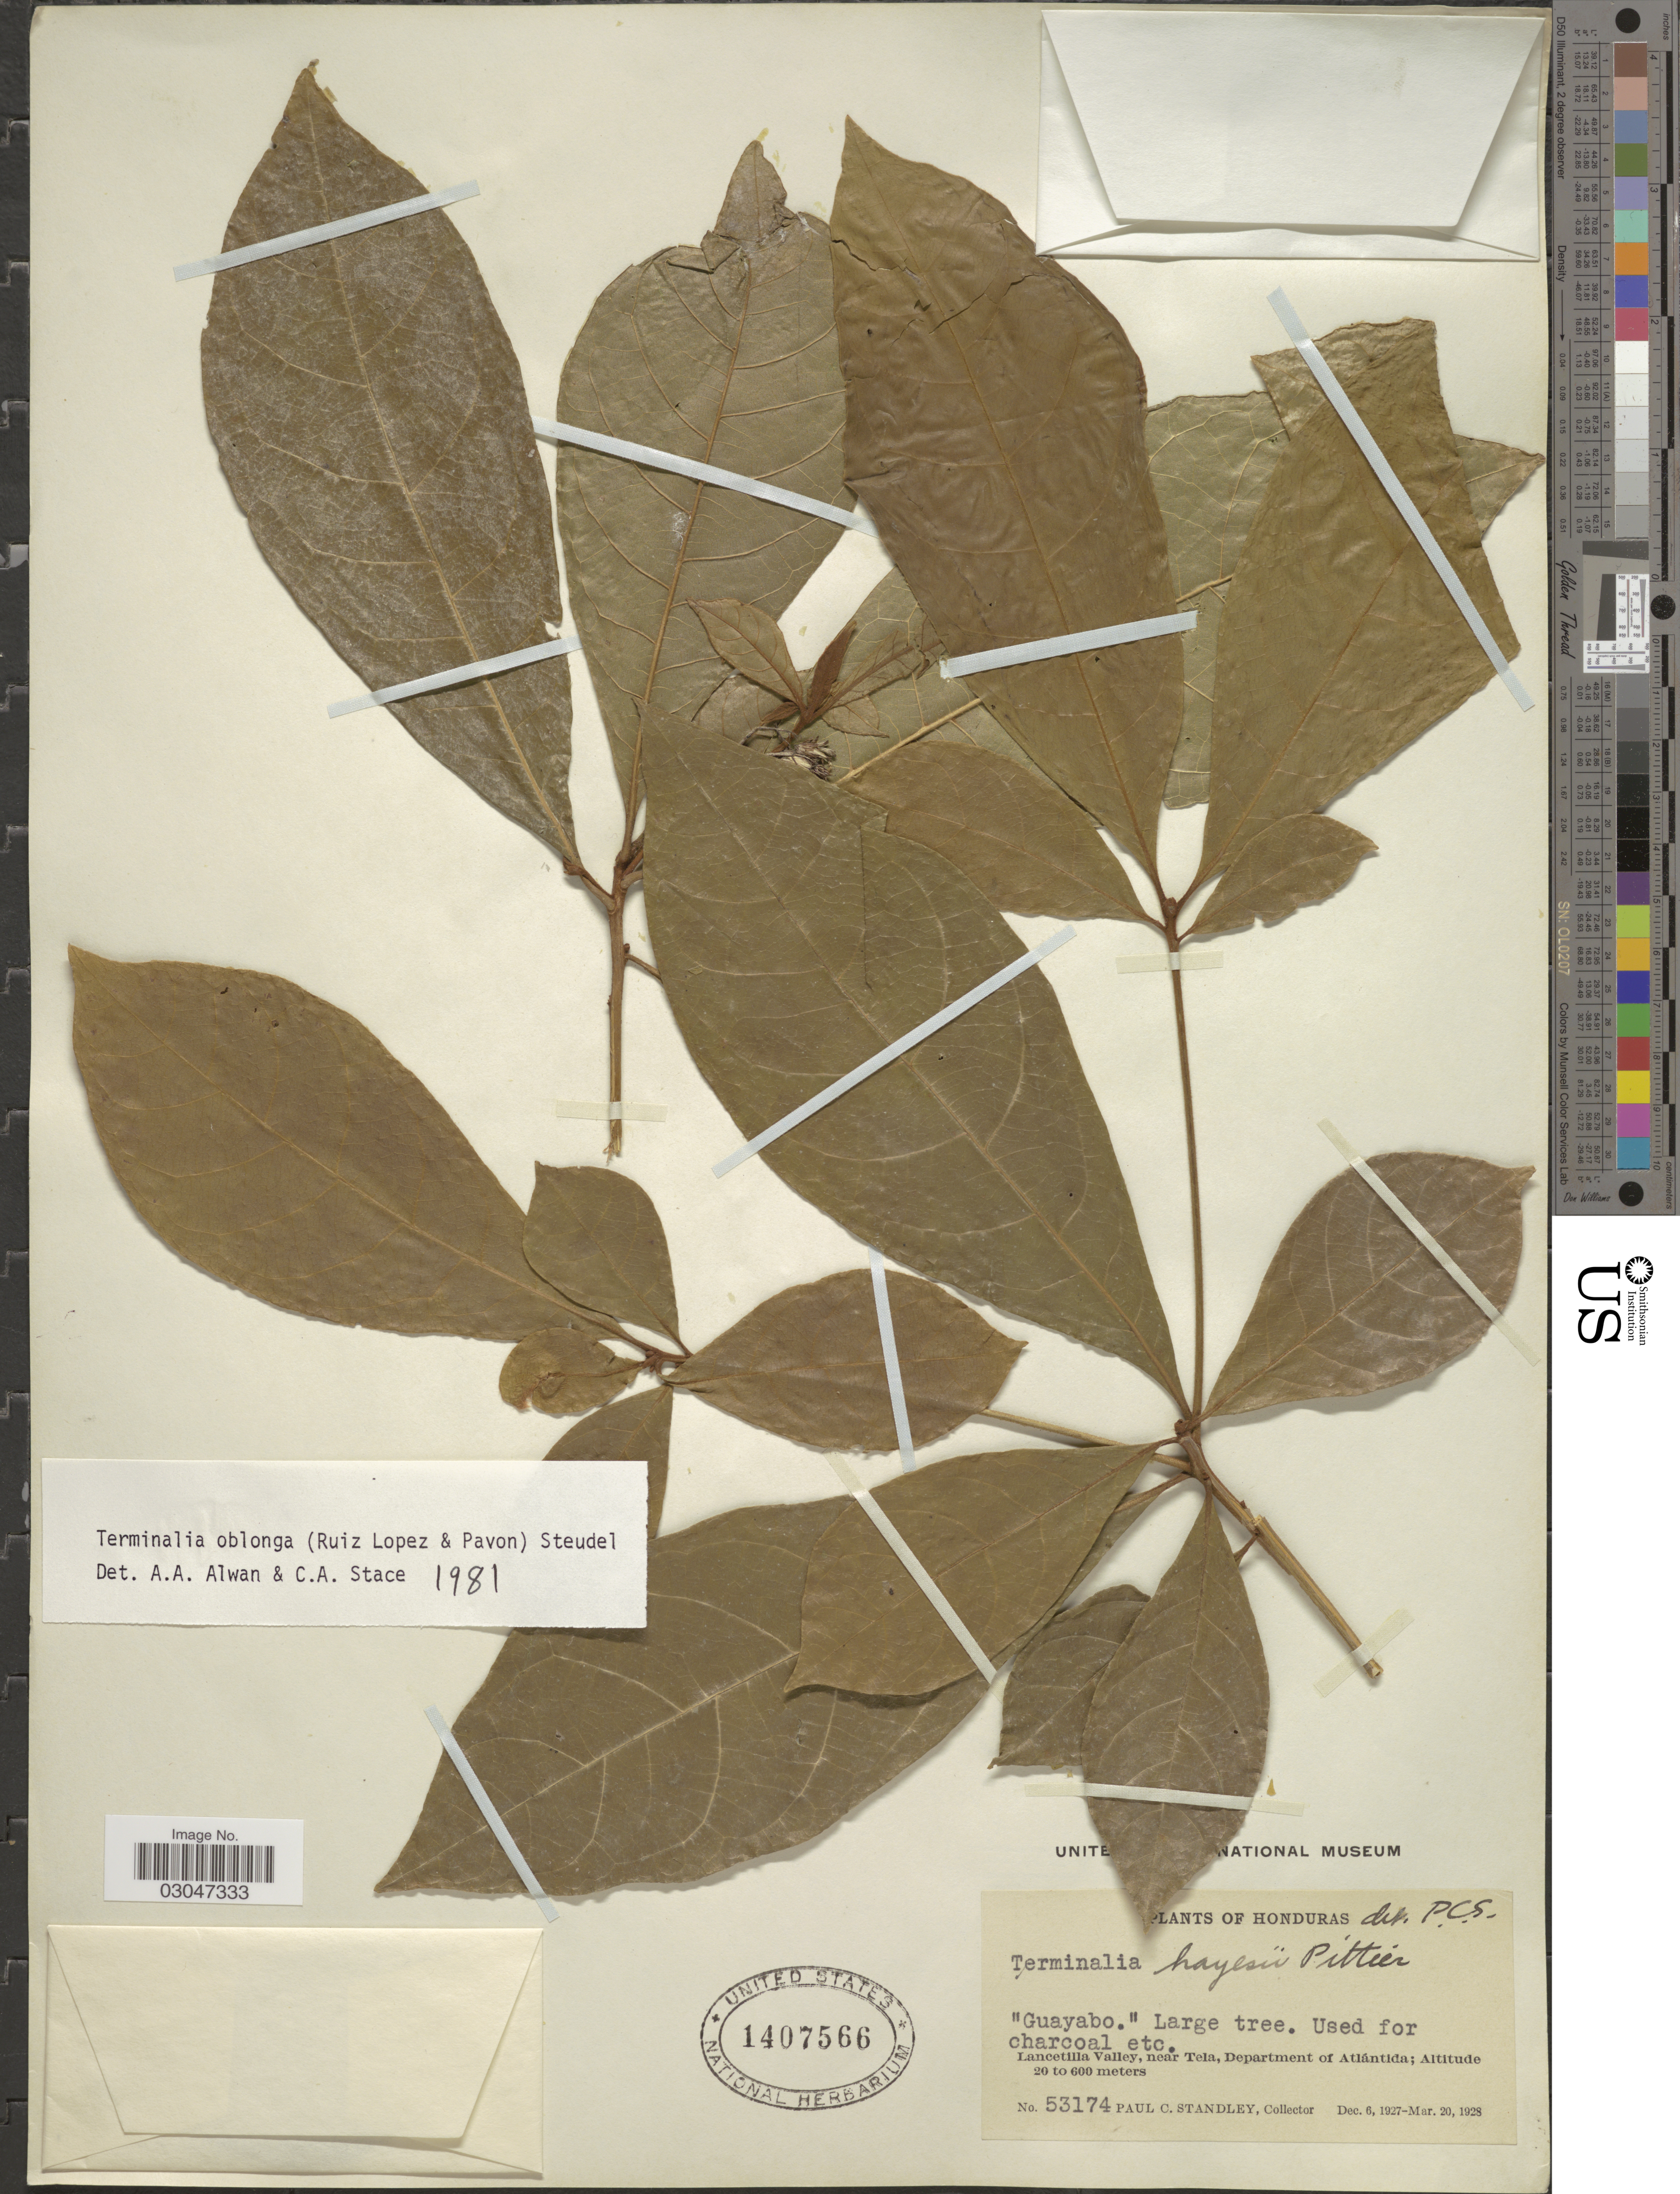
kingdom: Plantae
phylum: Tracheophyta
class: Magnoliopsida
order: Myrtales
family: Combretaceae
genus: Terminalia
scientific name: Terminalia oblonga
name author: (Ruiz & Pav.) Steud.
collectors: P. C. Standley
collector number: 53174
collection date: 1927-12-06/1928-03-20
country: Honduras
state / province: Atlántida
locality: Lancetilla Valley, near Tela, Department of Atlántida.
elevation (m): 20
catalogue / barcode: US 1407566